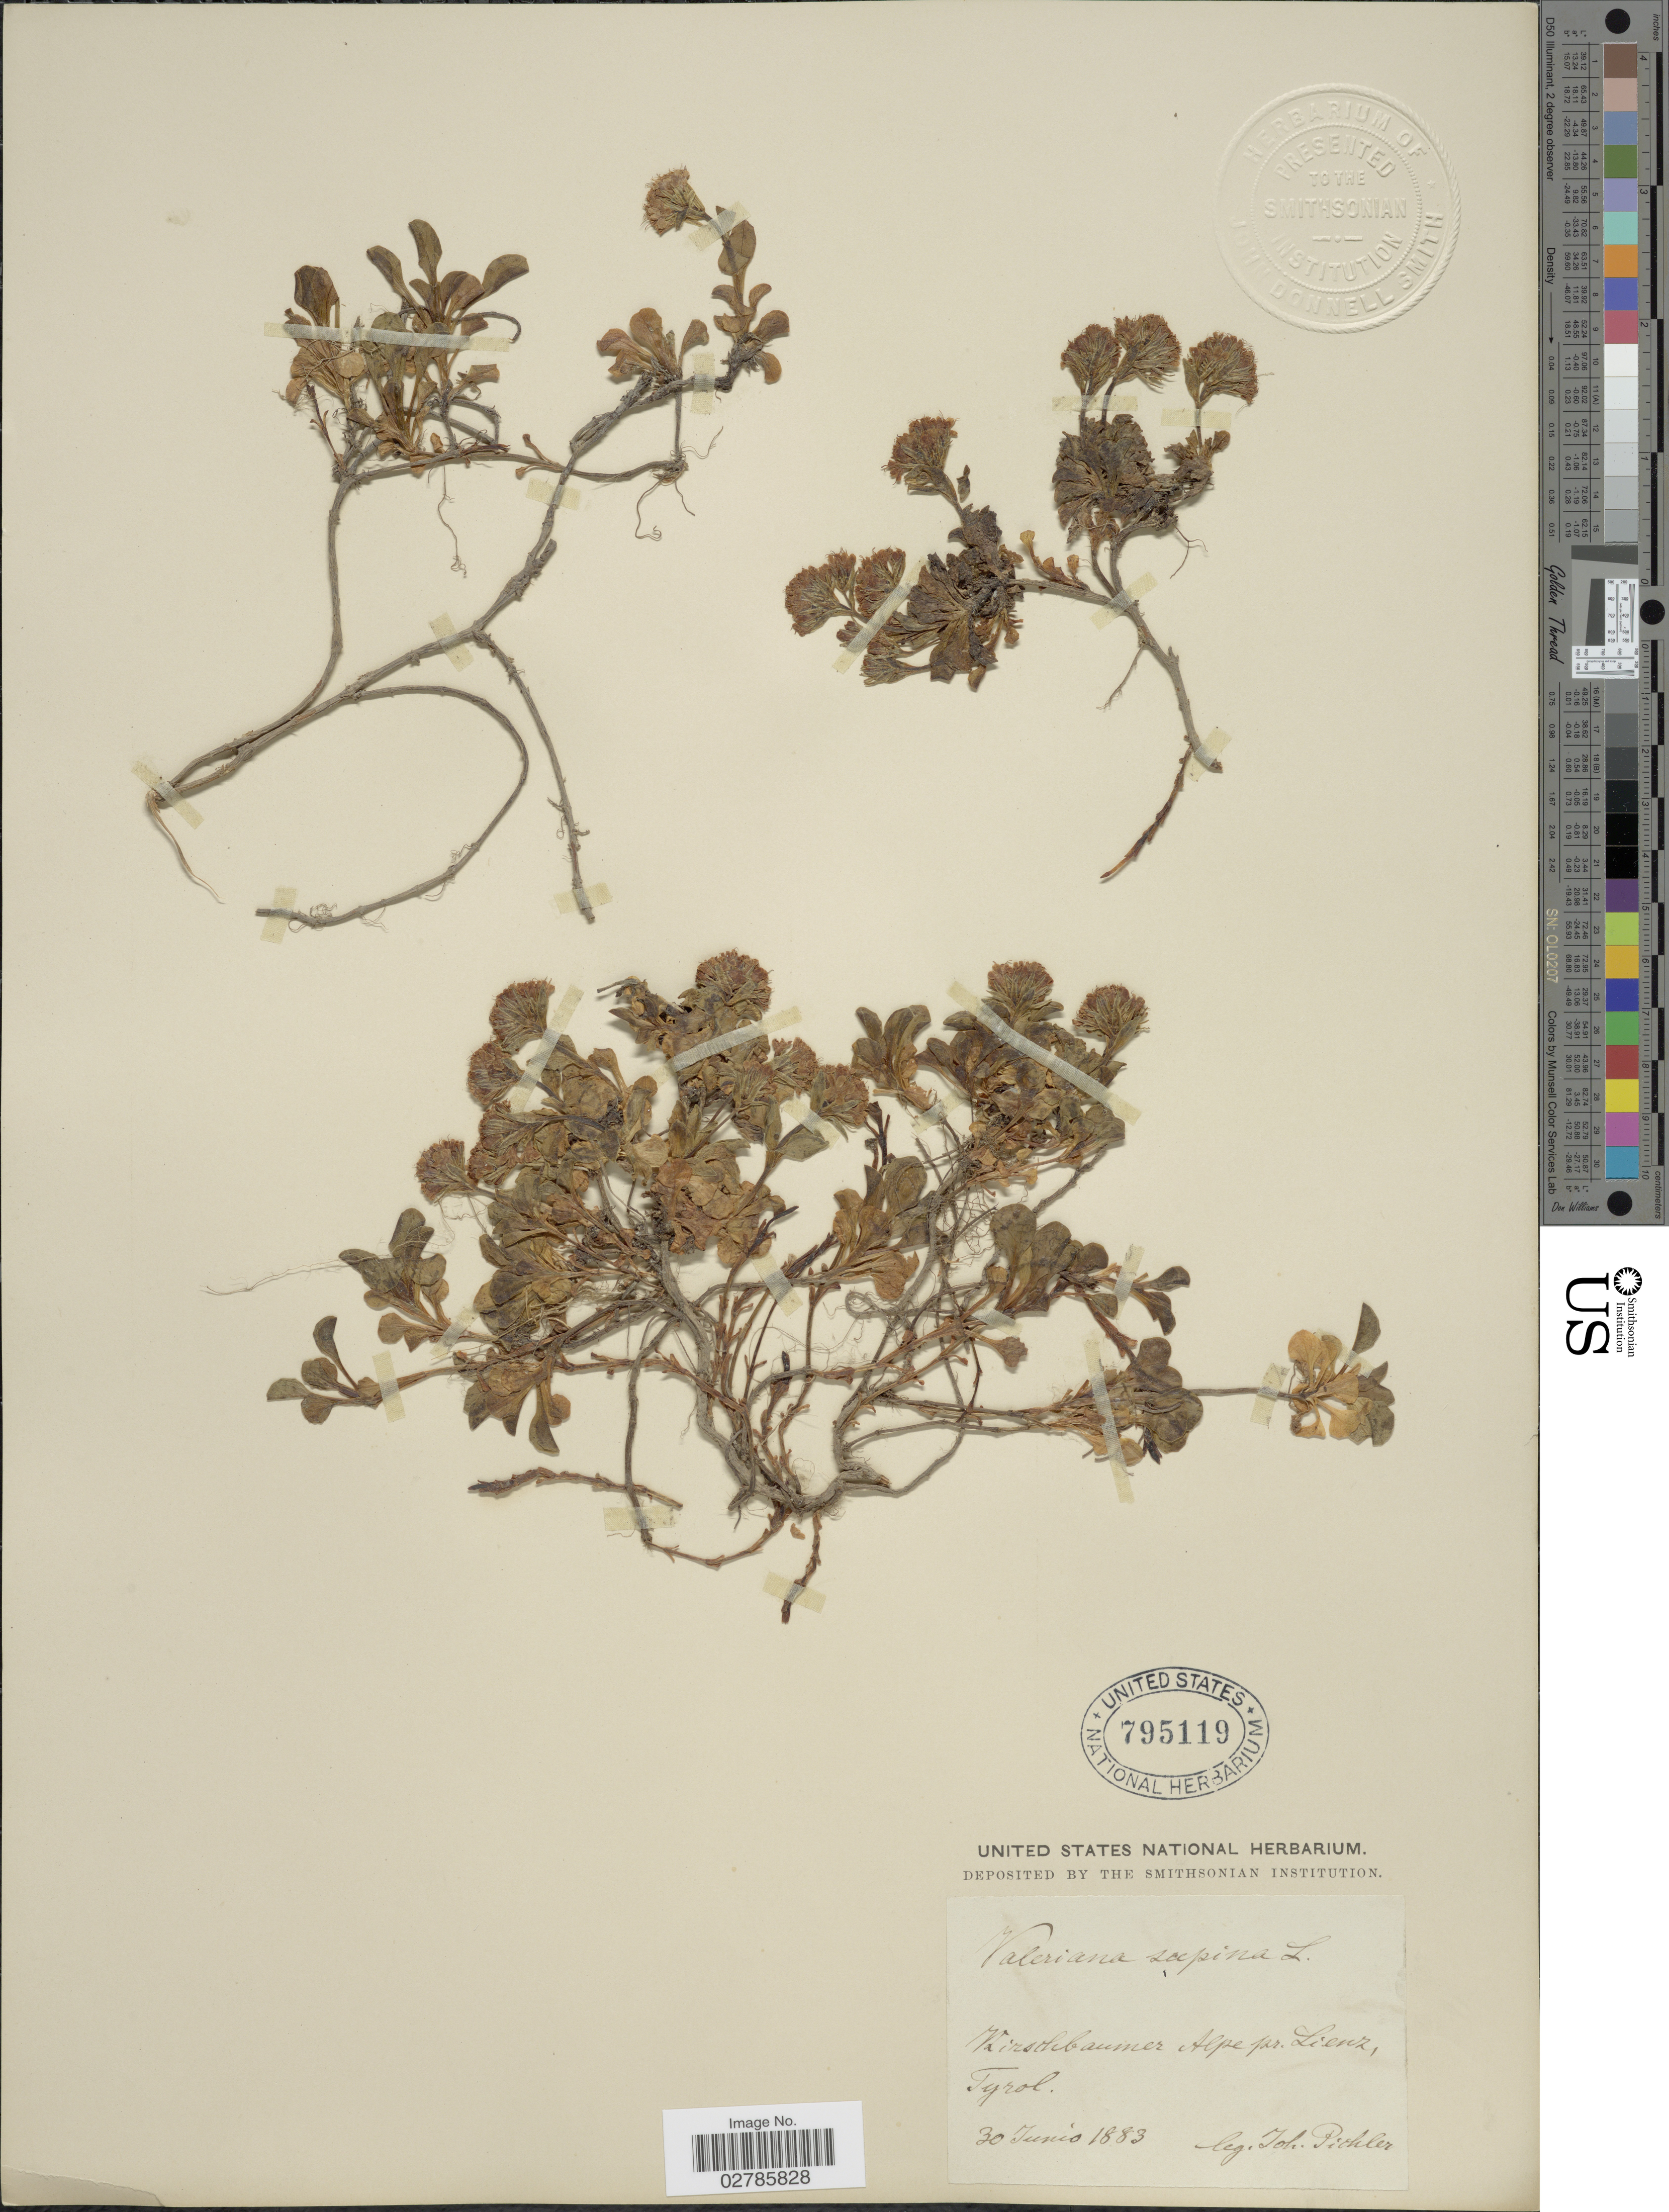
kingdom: Plantae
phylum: Tracheophyta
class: Magnoliopsida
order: Dipsacales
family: Caprifoliaceae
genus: Valeriana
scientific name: Valeriana supina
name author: Ard.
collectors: T. Pichler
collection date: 1883-06-30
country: Austria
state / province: Tirol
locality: Kirschbaumer Alpe pr. Lienz, Tyrol.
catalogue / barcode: US 795119